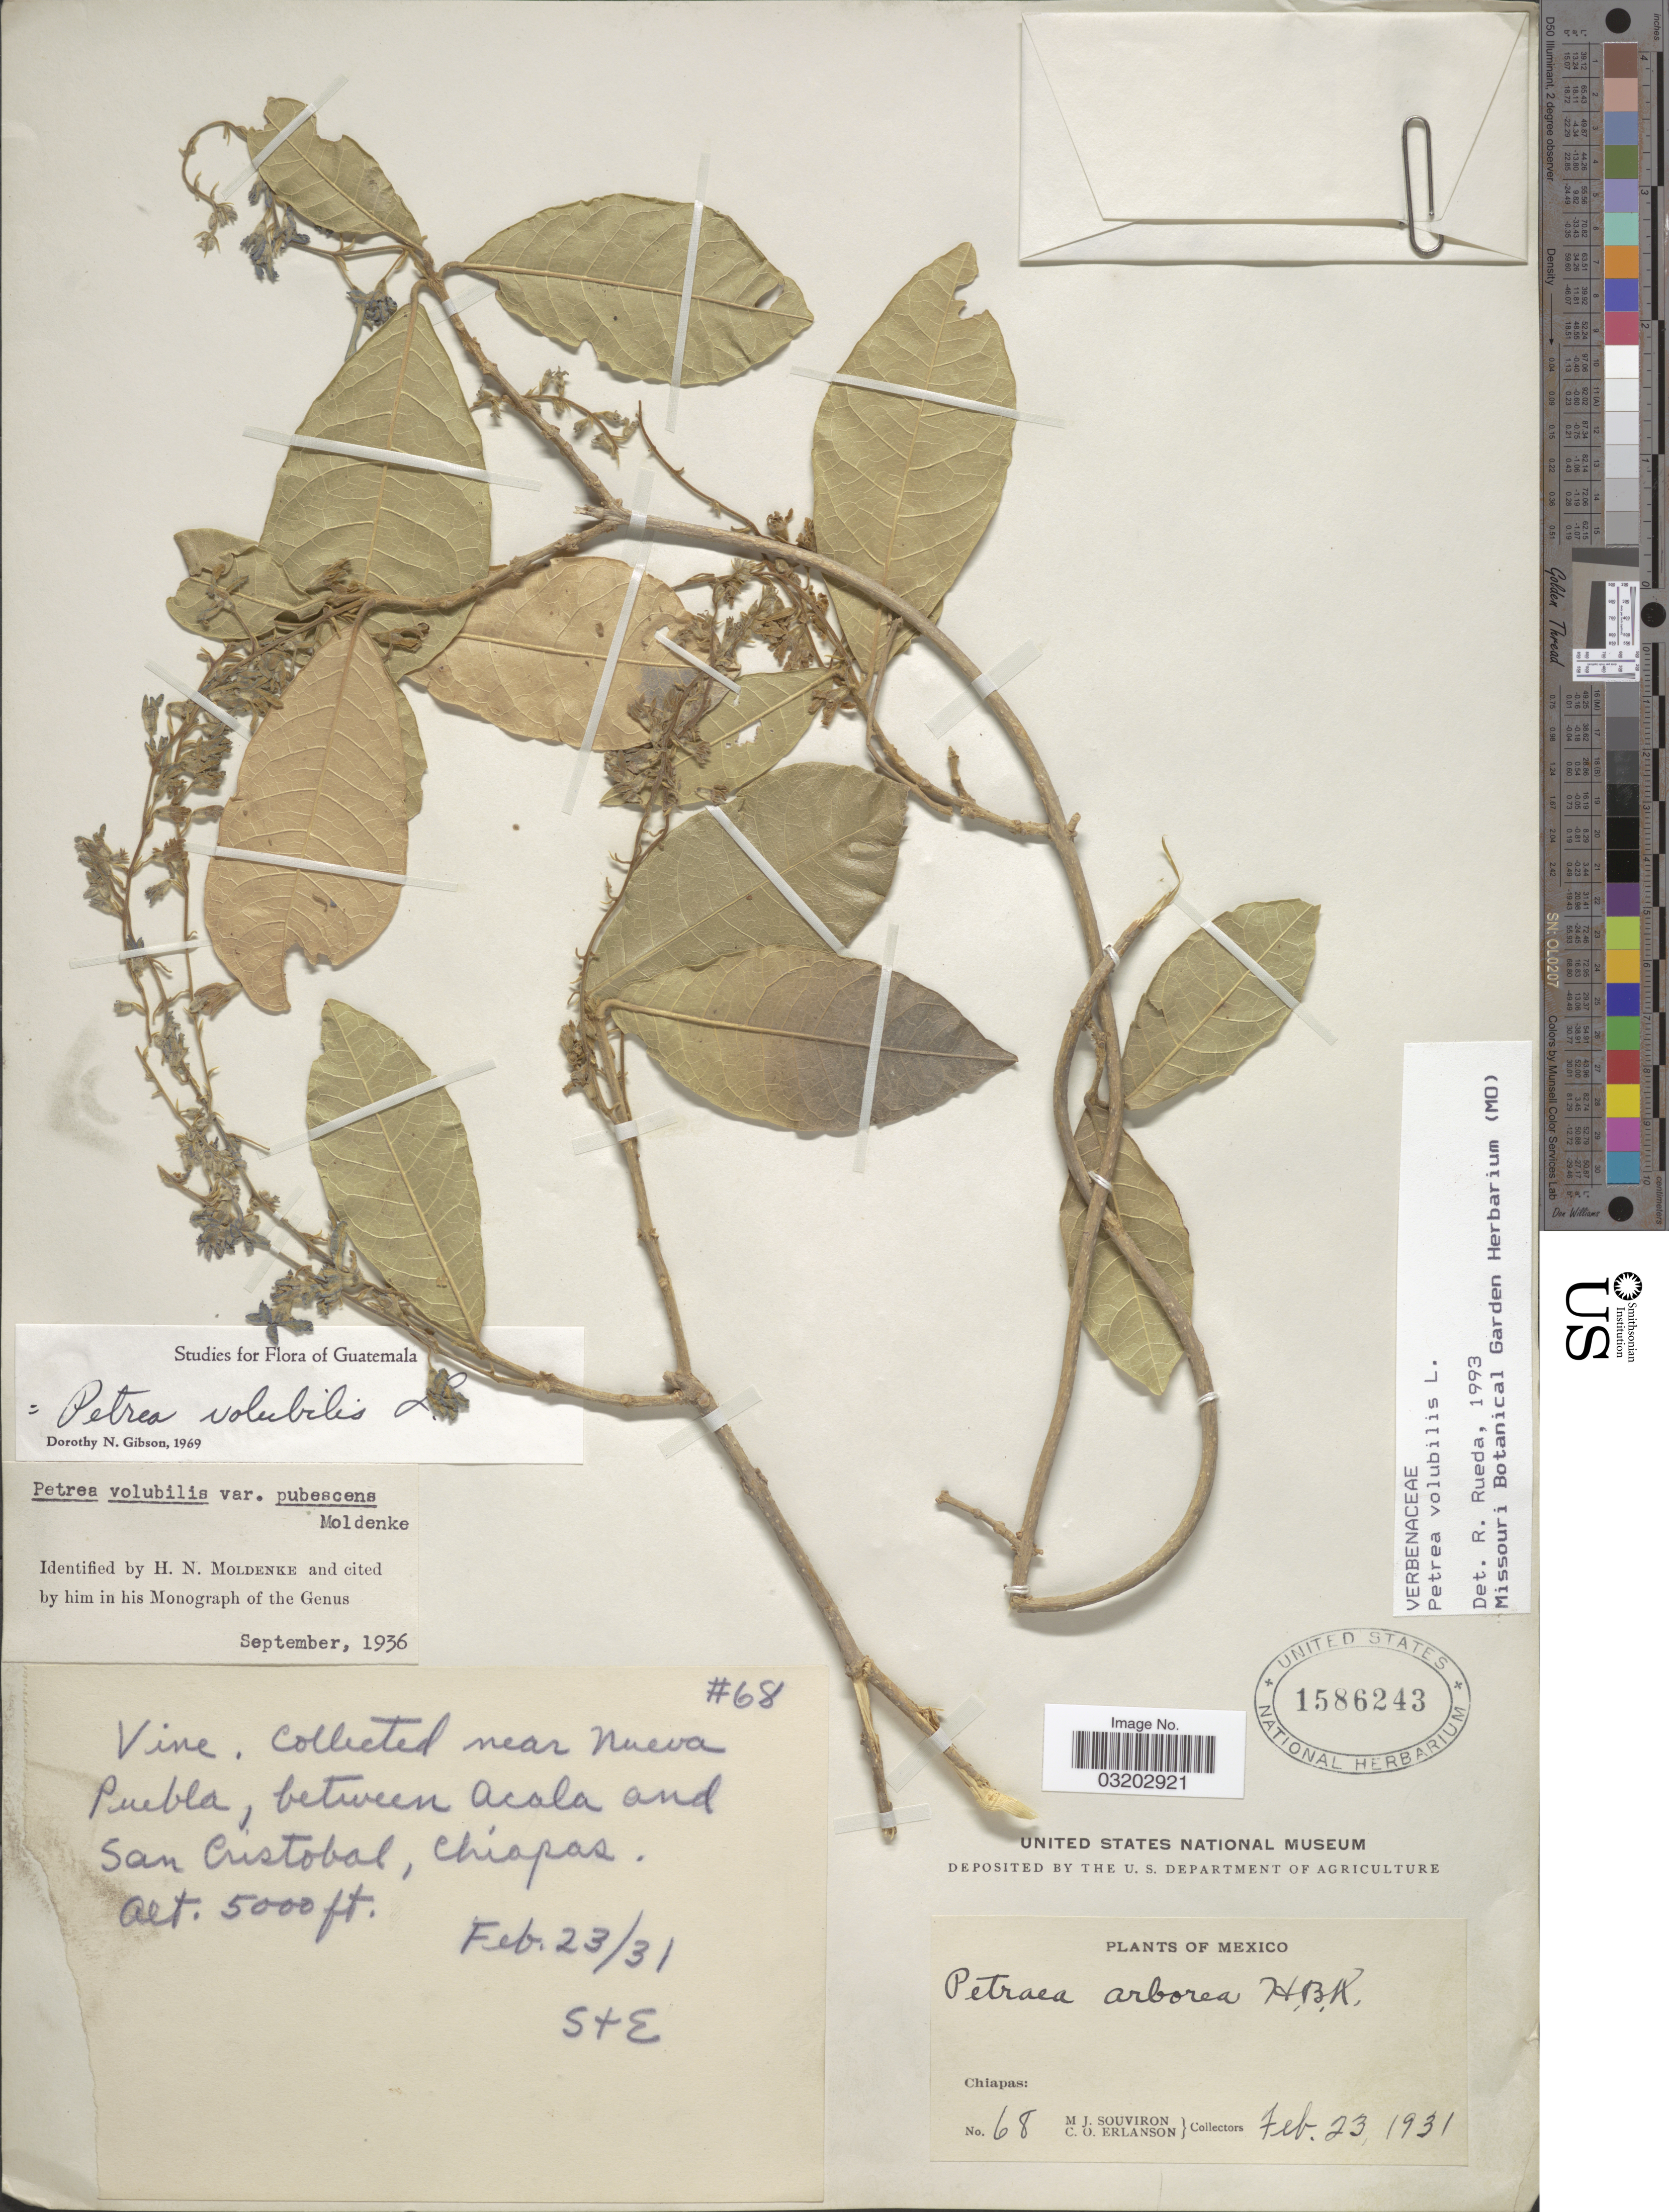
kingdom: Plantae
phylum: Tracheophyta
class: Magnoliopsida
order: Lamiales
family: Verbenaceae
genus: Petrea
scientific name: Petrea volubilis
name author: L.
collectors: M. J. Souviron & C. O. Erlanson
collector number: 68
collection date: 1931-02-23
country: Mexico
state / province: Chiapas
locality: Near Nueva Puebla, between Acala and San Cristobal.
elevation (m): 1524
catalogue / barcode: US 1586243